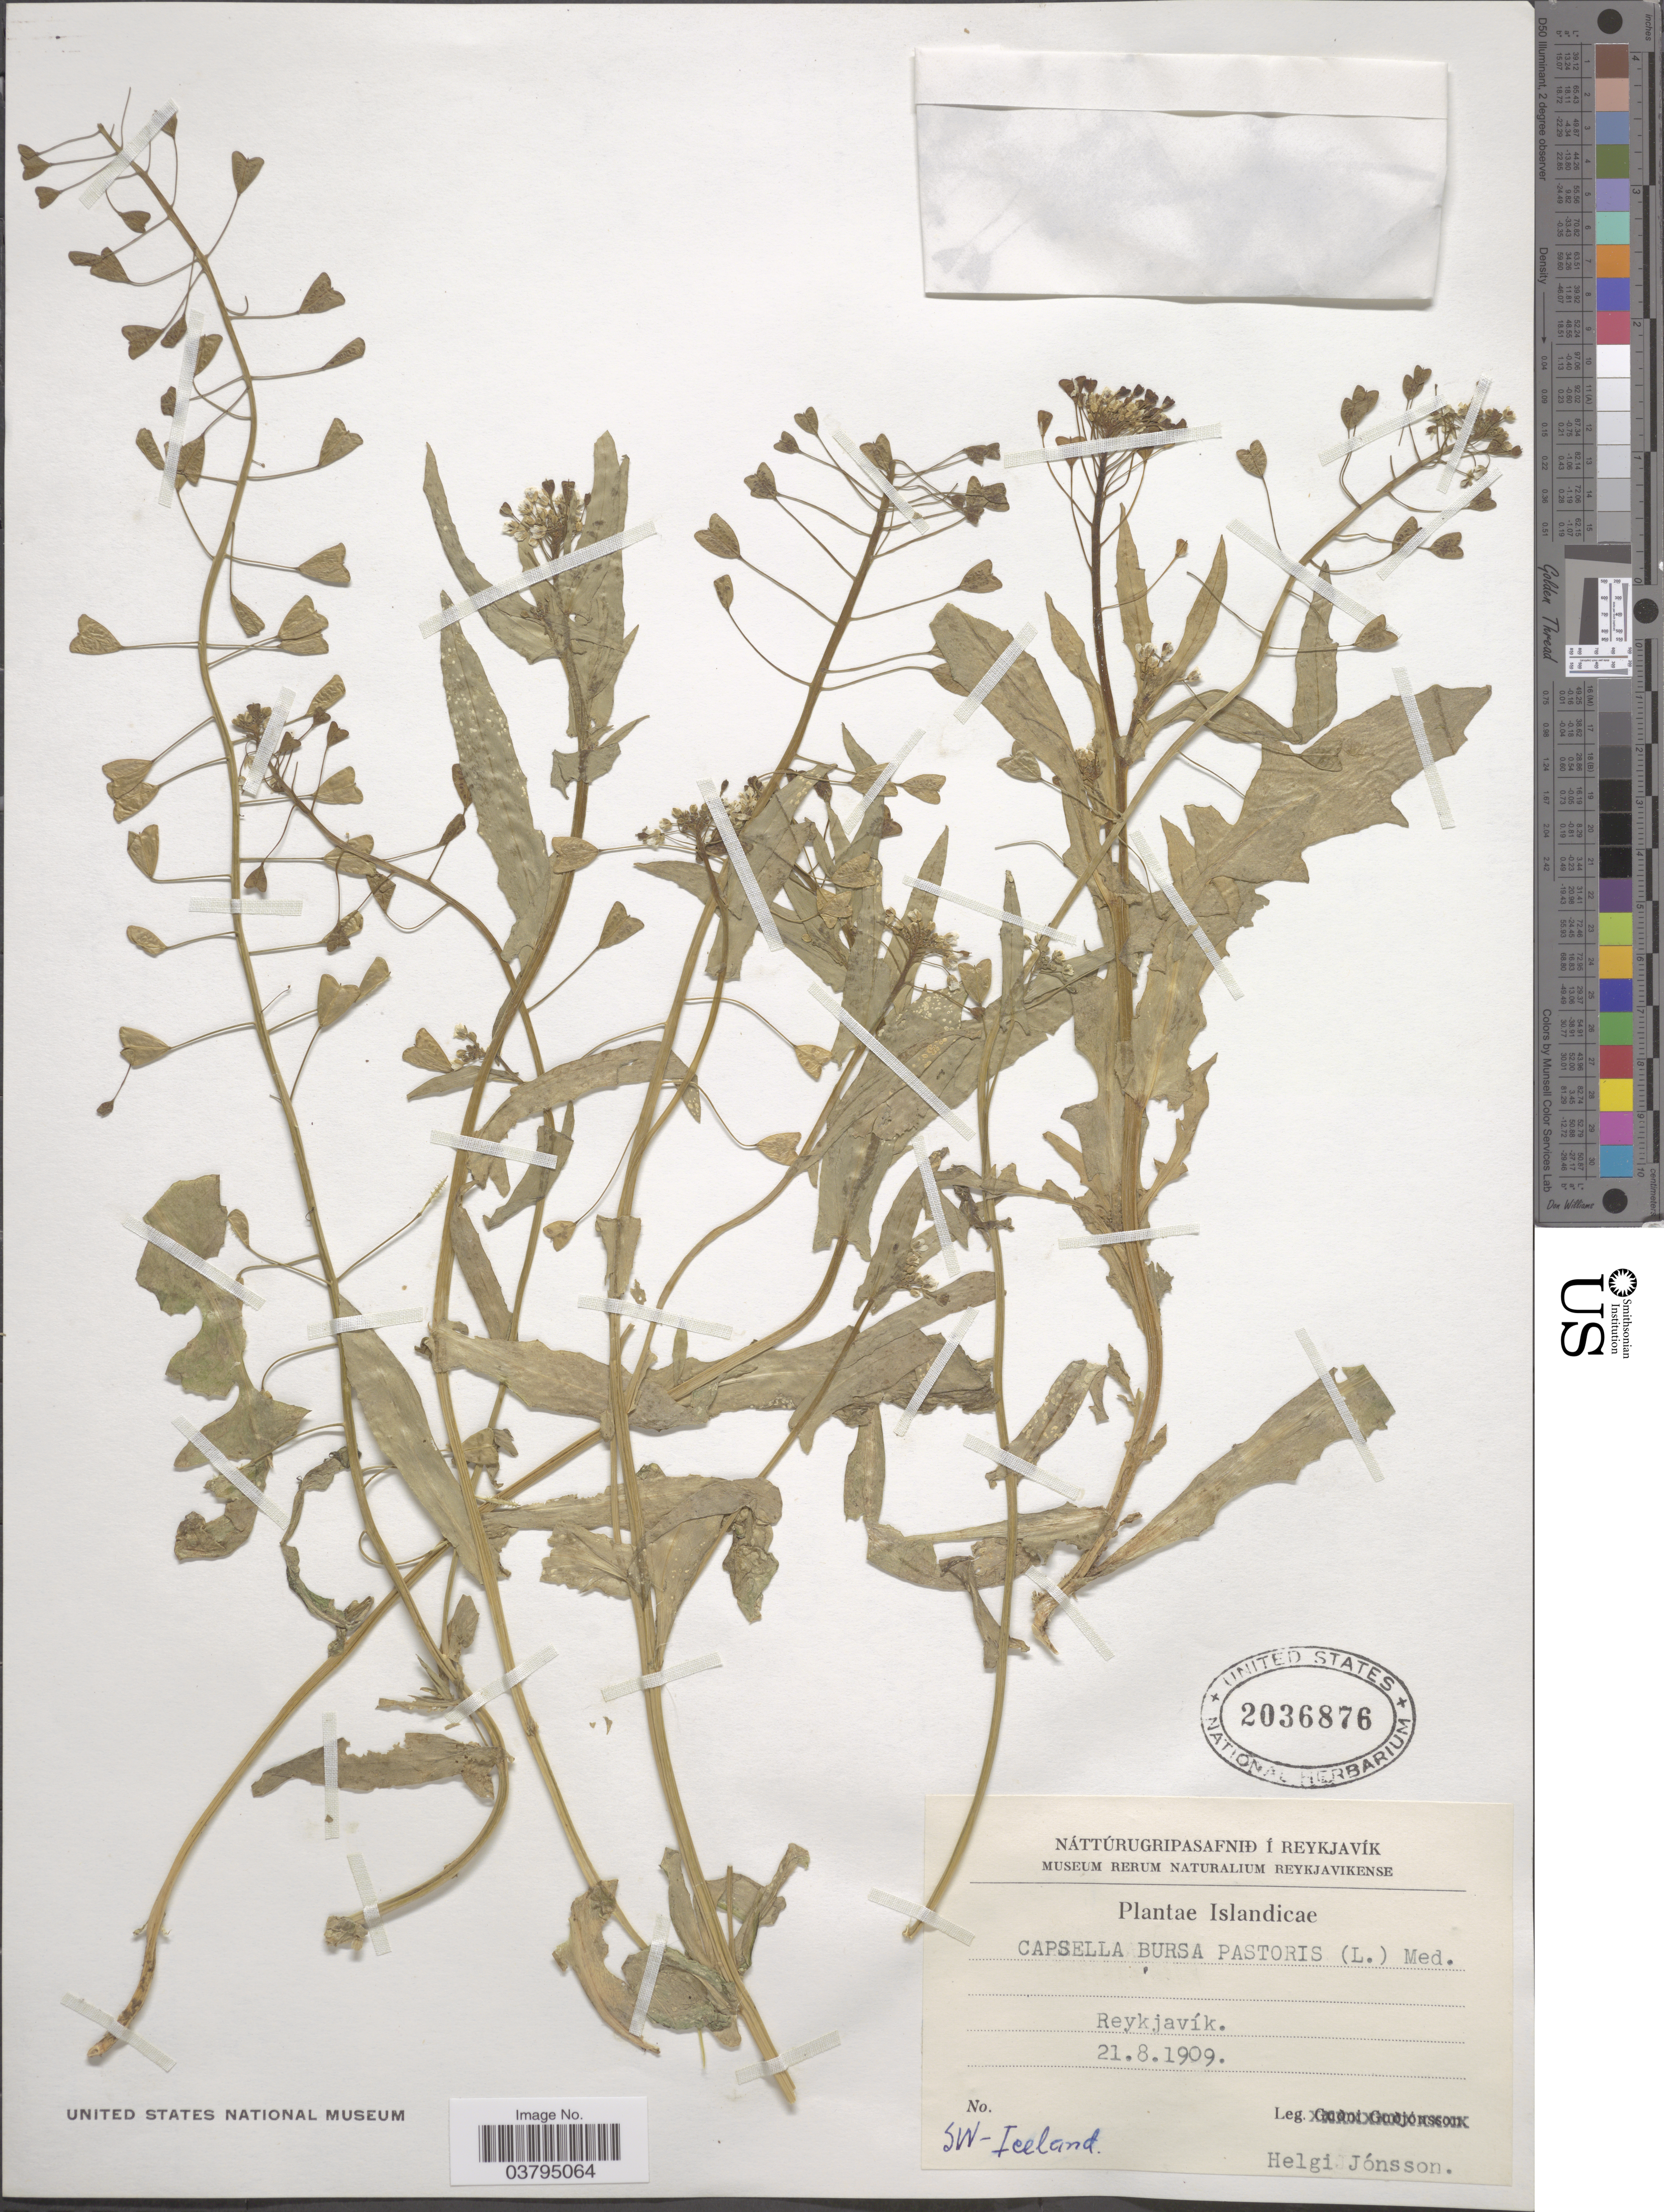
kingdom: Plantae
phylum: Tracheophyta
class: Magnoliopsida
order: Brassicales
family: Brassicaceae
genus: Capsella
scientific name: Capsella bursa-pastoris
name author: (L.) Medik.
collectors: H. Jónsson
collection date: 1909-08-21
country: Iceland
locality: Reykjavík. SW- Iceland.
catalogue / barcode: US 2036876